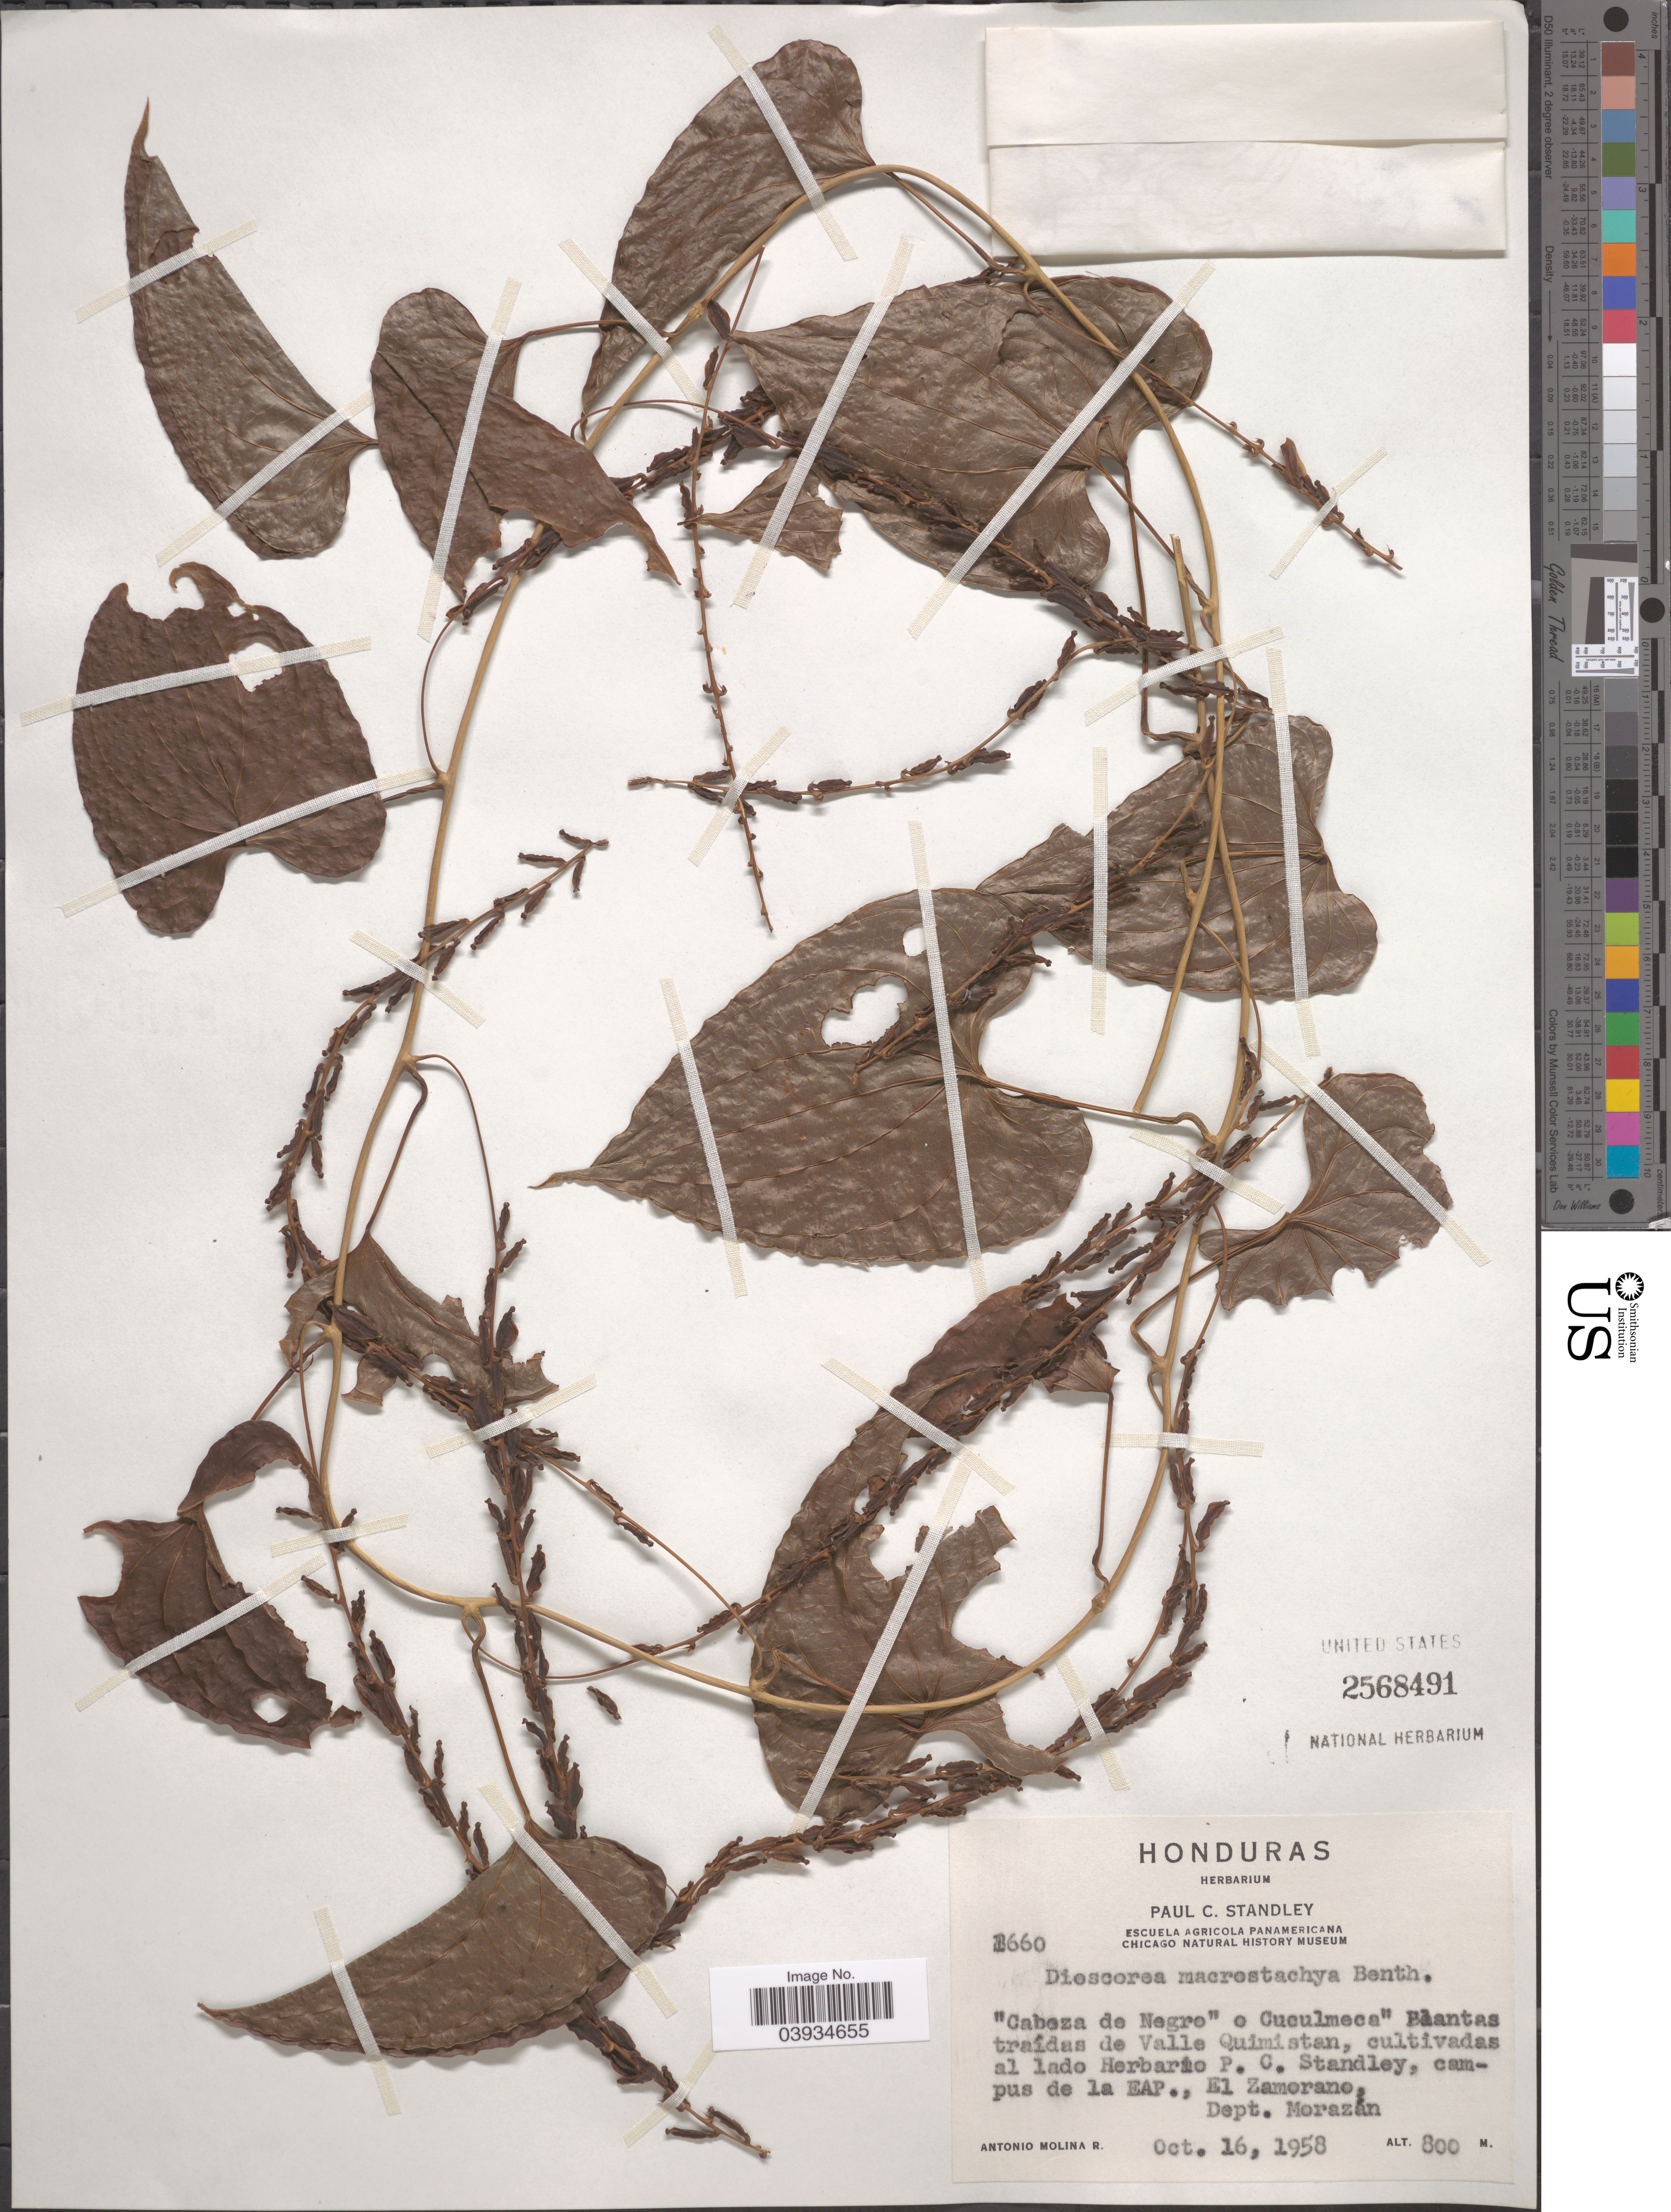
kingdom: Plantae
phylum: Tracheophyta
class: Liliopsida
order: Dioscoreales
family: Dioscoreaceae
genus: Dioscorea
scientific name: Dioscorea mexicana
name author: Scheidw.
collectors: A. Molina R.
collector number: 8660*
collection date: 1958-10-16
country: Honduras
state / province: Fco. Morazán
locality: Al lado del Herbario P. C. Standley, campus de la EAP., El Zamorano, Dept. Morazán.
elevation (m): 800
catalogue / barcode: US 2568491